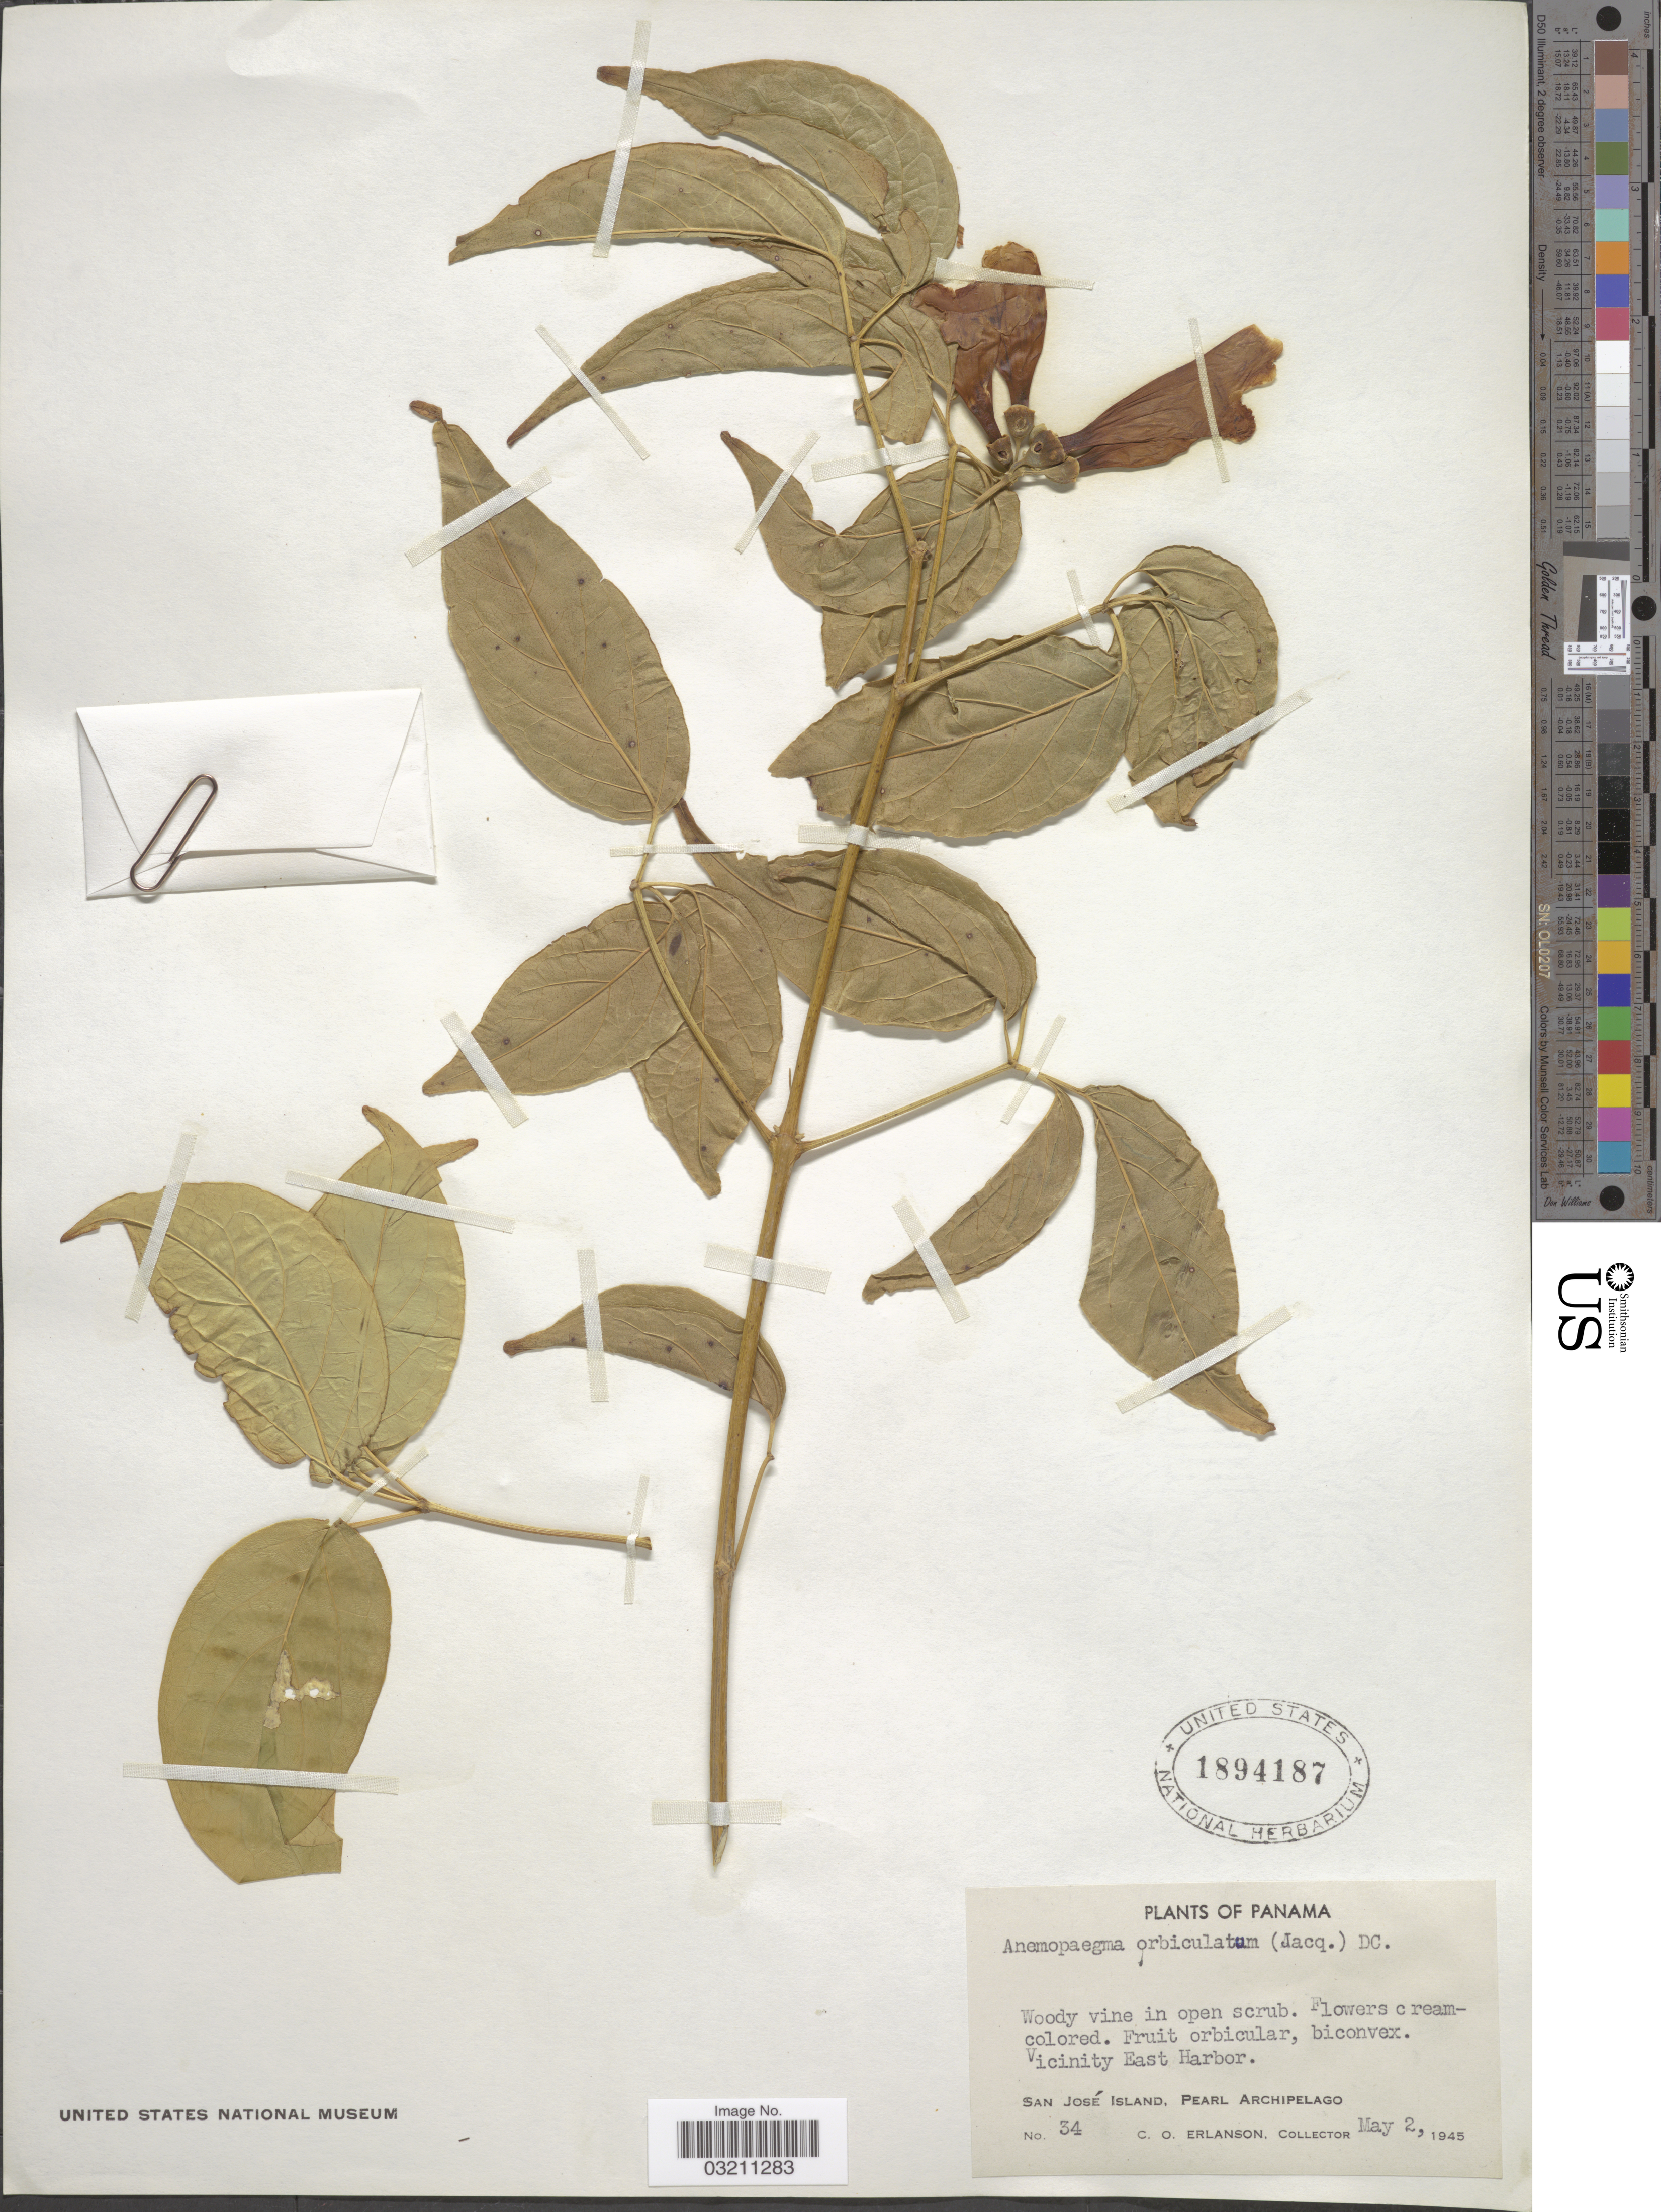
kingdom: Plantae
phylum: Tracheophyta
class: Magnoliopsida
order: Lamiales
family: Bignoniaceae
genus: Amphilophium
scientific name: Amphilophium orbiculatum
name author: (Jacq.) DC.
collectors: C. O. Erlanson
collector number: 34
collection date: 1945-05-02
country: Panama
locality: Vicinity East Harbor. San José Island, Pearl Archipelago.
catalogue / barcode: US 1894187